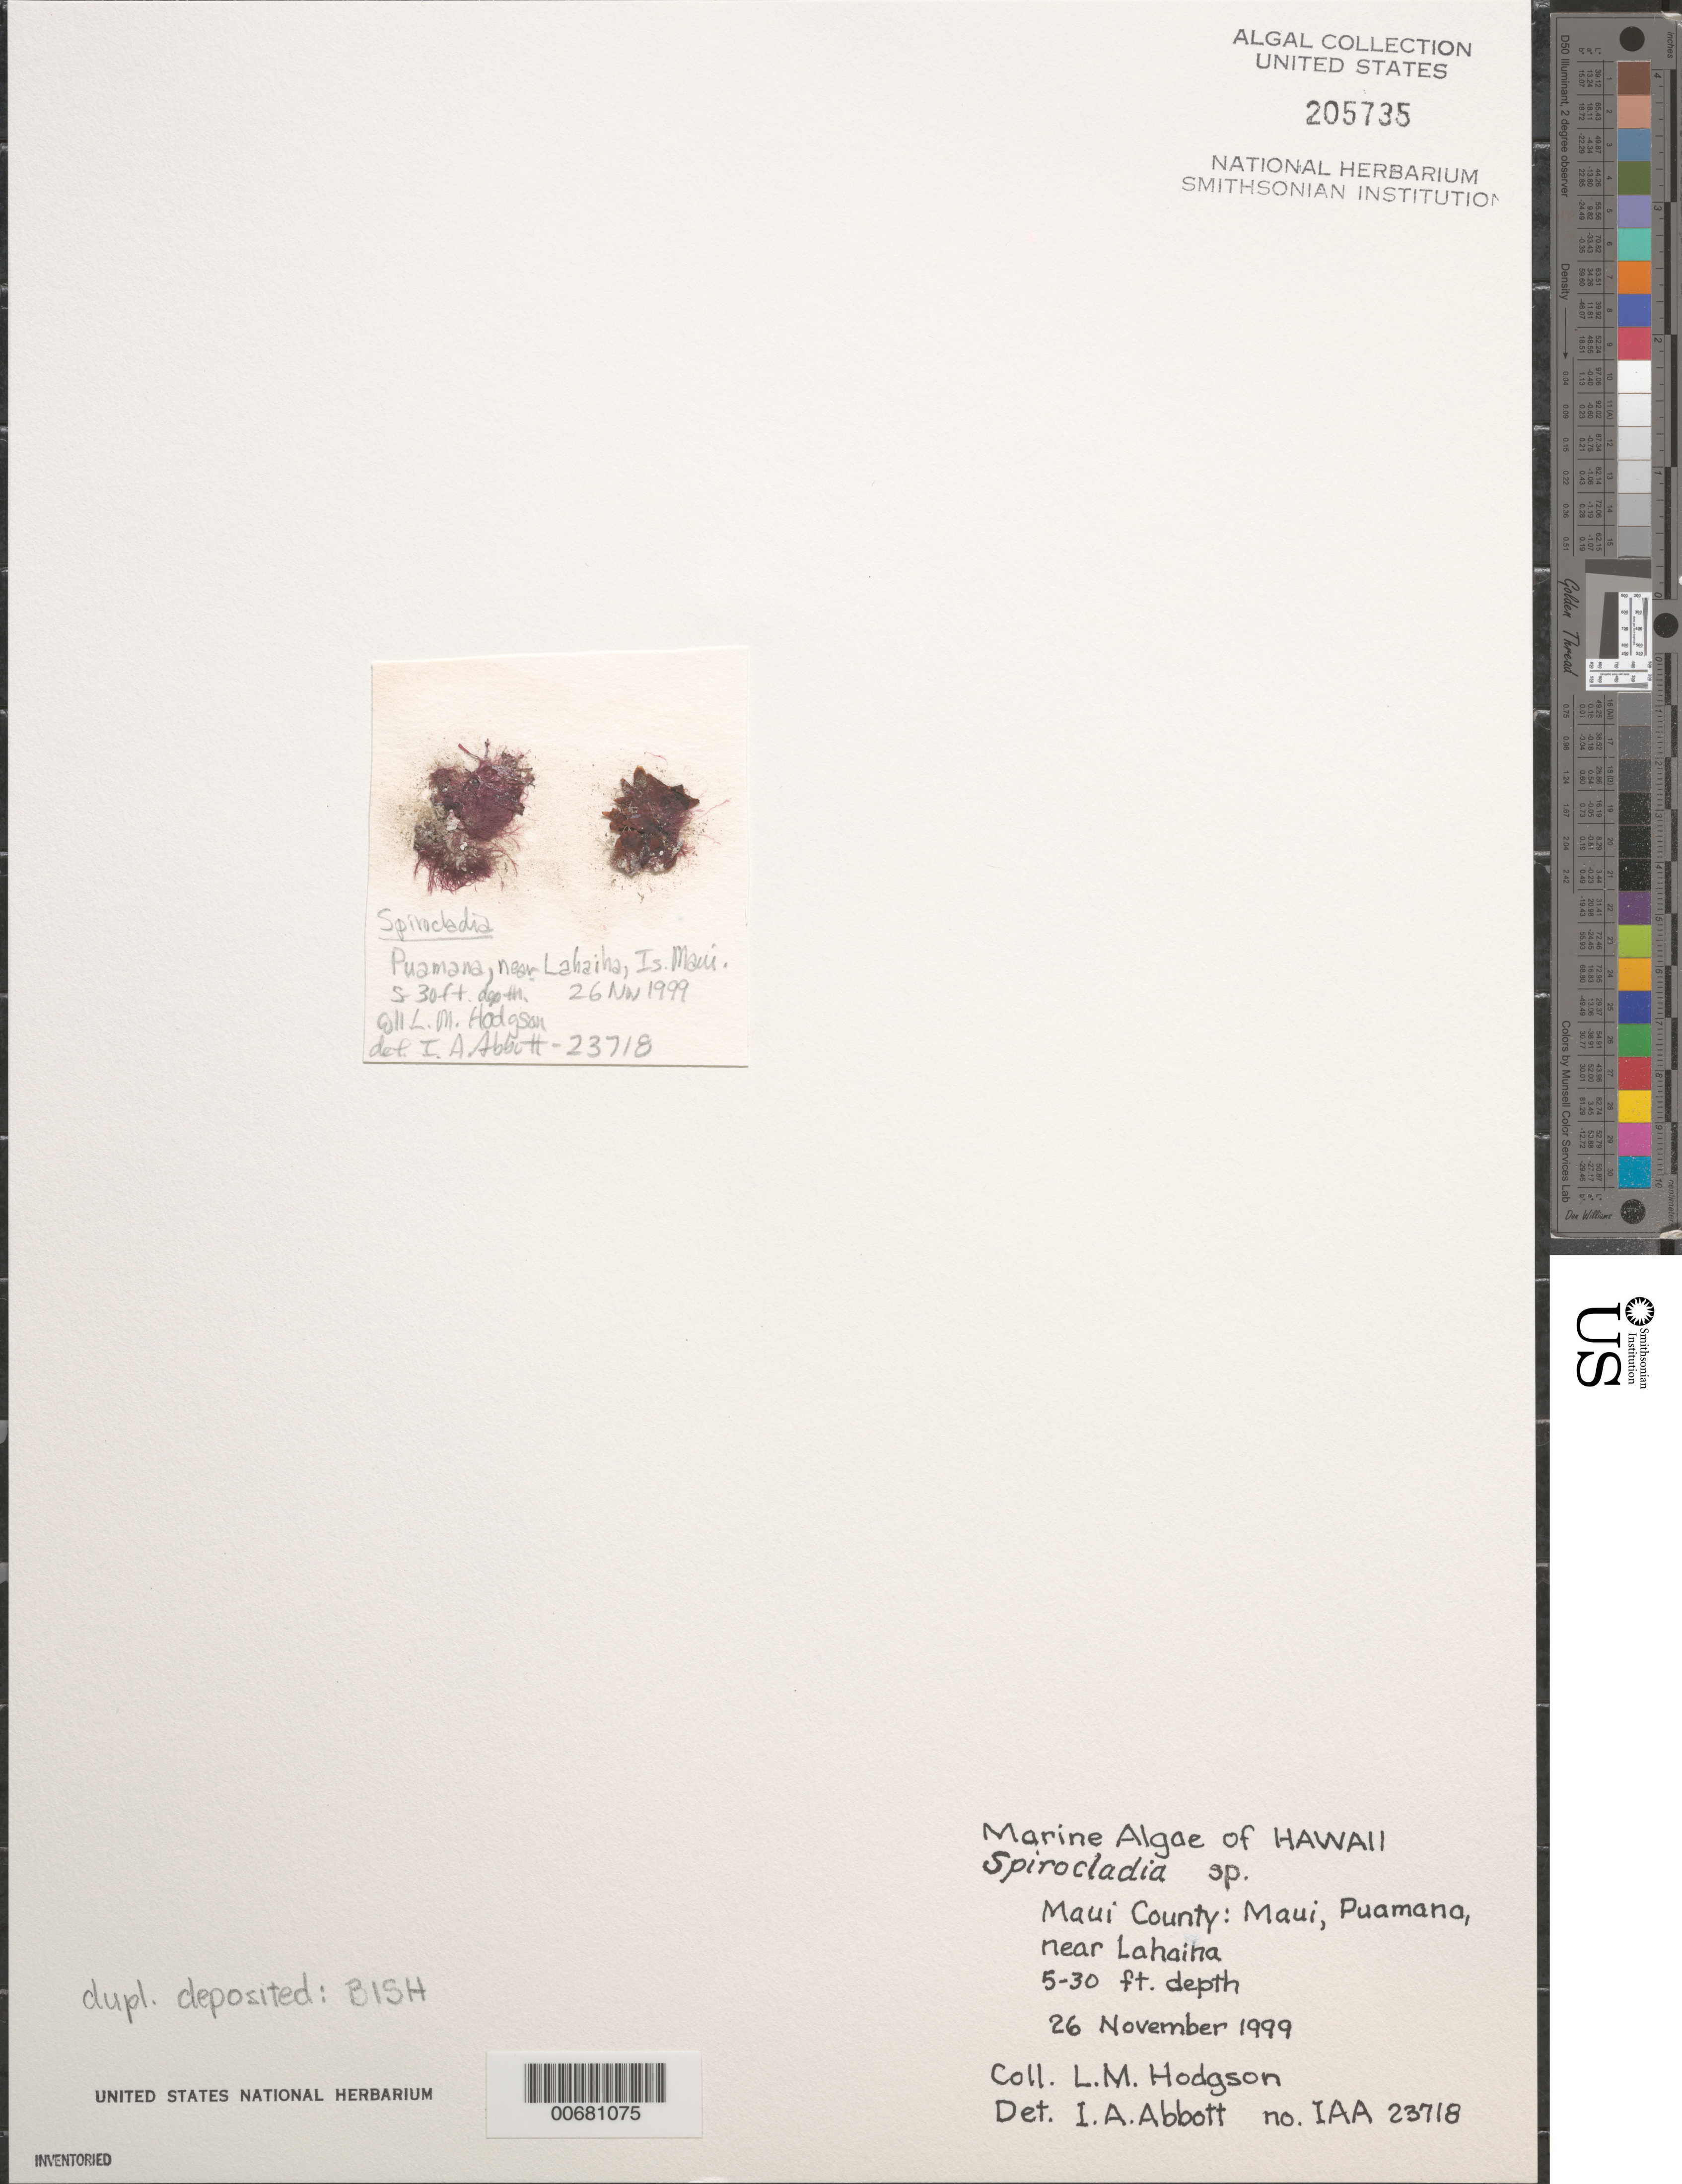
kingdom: Plantae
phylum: Rhodophyta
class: Florideophyceae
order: Ceramiales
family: Rhodomelaceae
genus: Spirocladia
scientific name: Spirocladia sp.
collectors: L. M. Hodgson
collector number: IAA 23718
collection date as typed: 26 Nov 1999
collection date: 1999-11-26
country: United States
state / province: Hawaii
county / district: Maui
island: Maui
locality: Puamana, near Lahaina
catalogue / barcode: US 205735